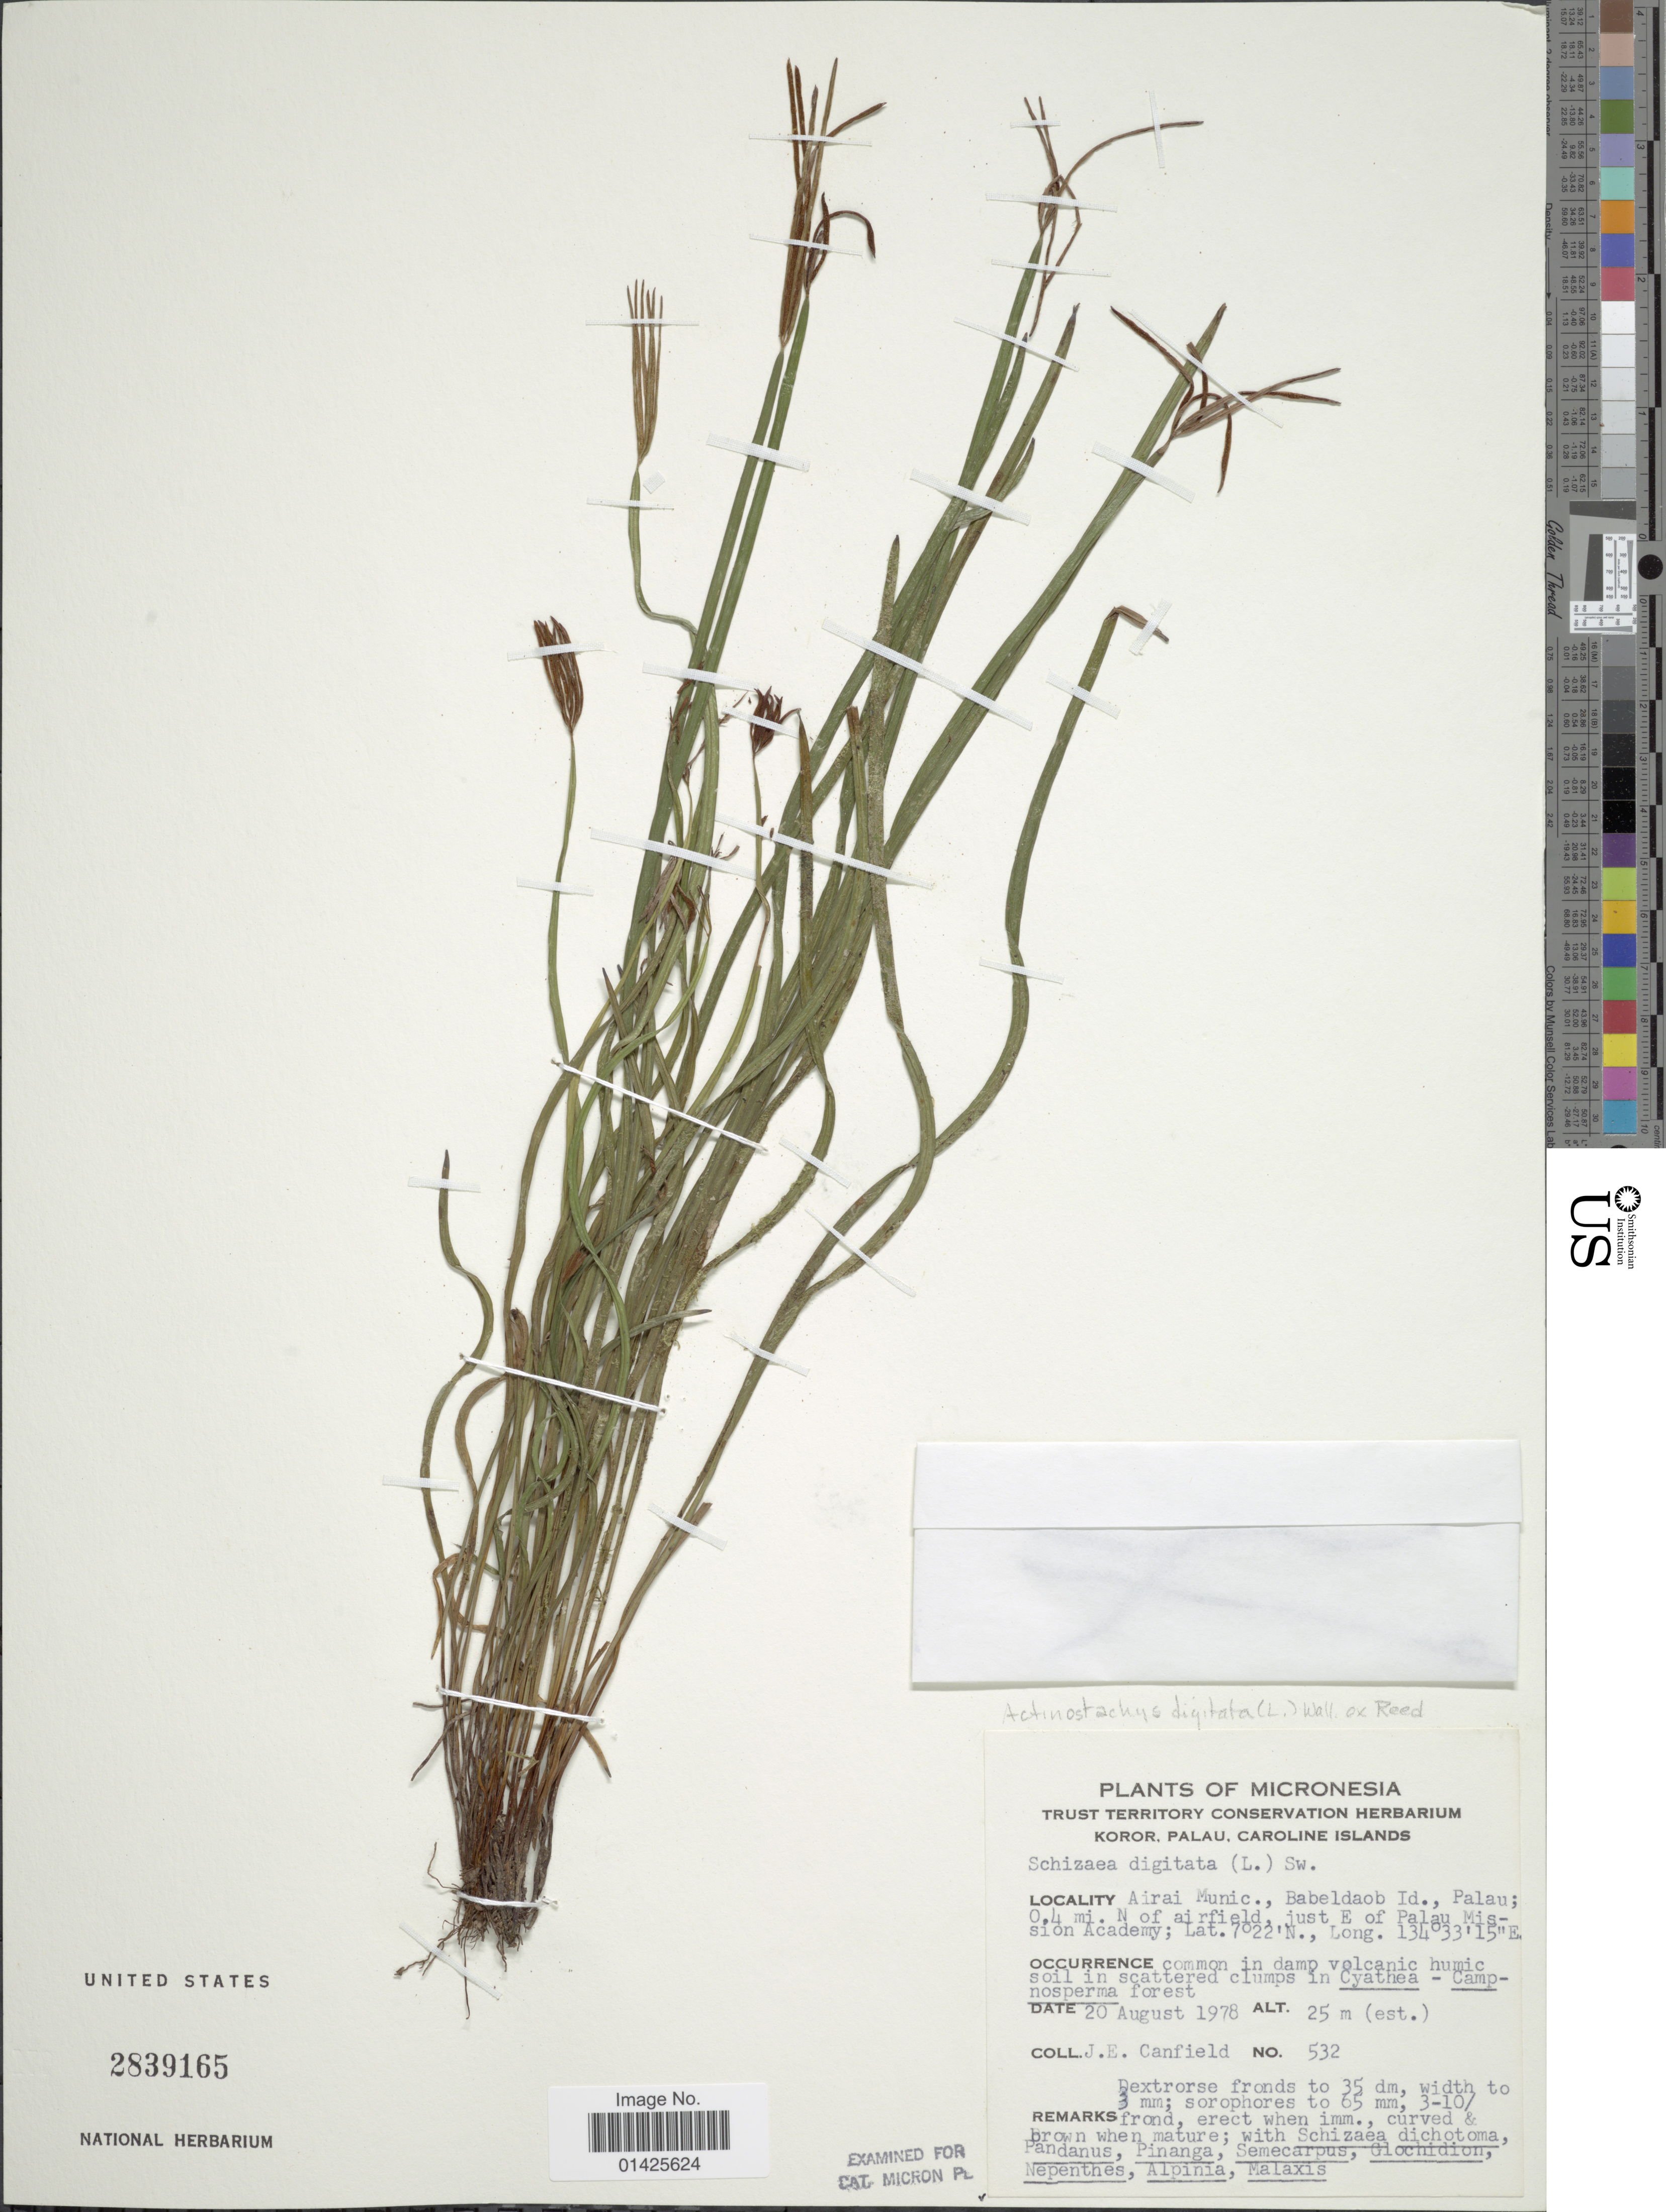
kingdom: Plantae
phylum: Tracheophyta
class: Polypodiopsida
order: Schizaeales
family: Schizaeaceae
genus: Actinostachys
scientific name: Actinostachys digitata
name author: (L.) Wall.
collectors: J. E. Canfield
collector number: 532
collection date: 1978-08-20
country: Palau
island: Babeldaob [Babelthuap]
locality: Airai Munic., Babeldaob Id., Palau: 0.4 mi. N of airfield, just E of Palau Mission Academy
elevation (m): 25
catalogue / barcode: US 2839165